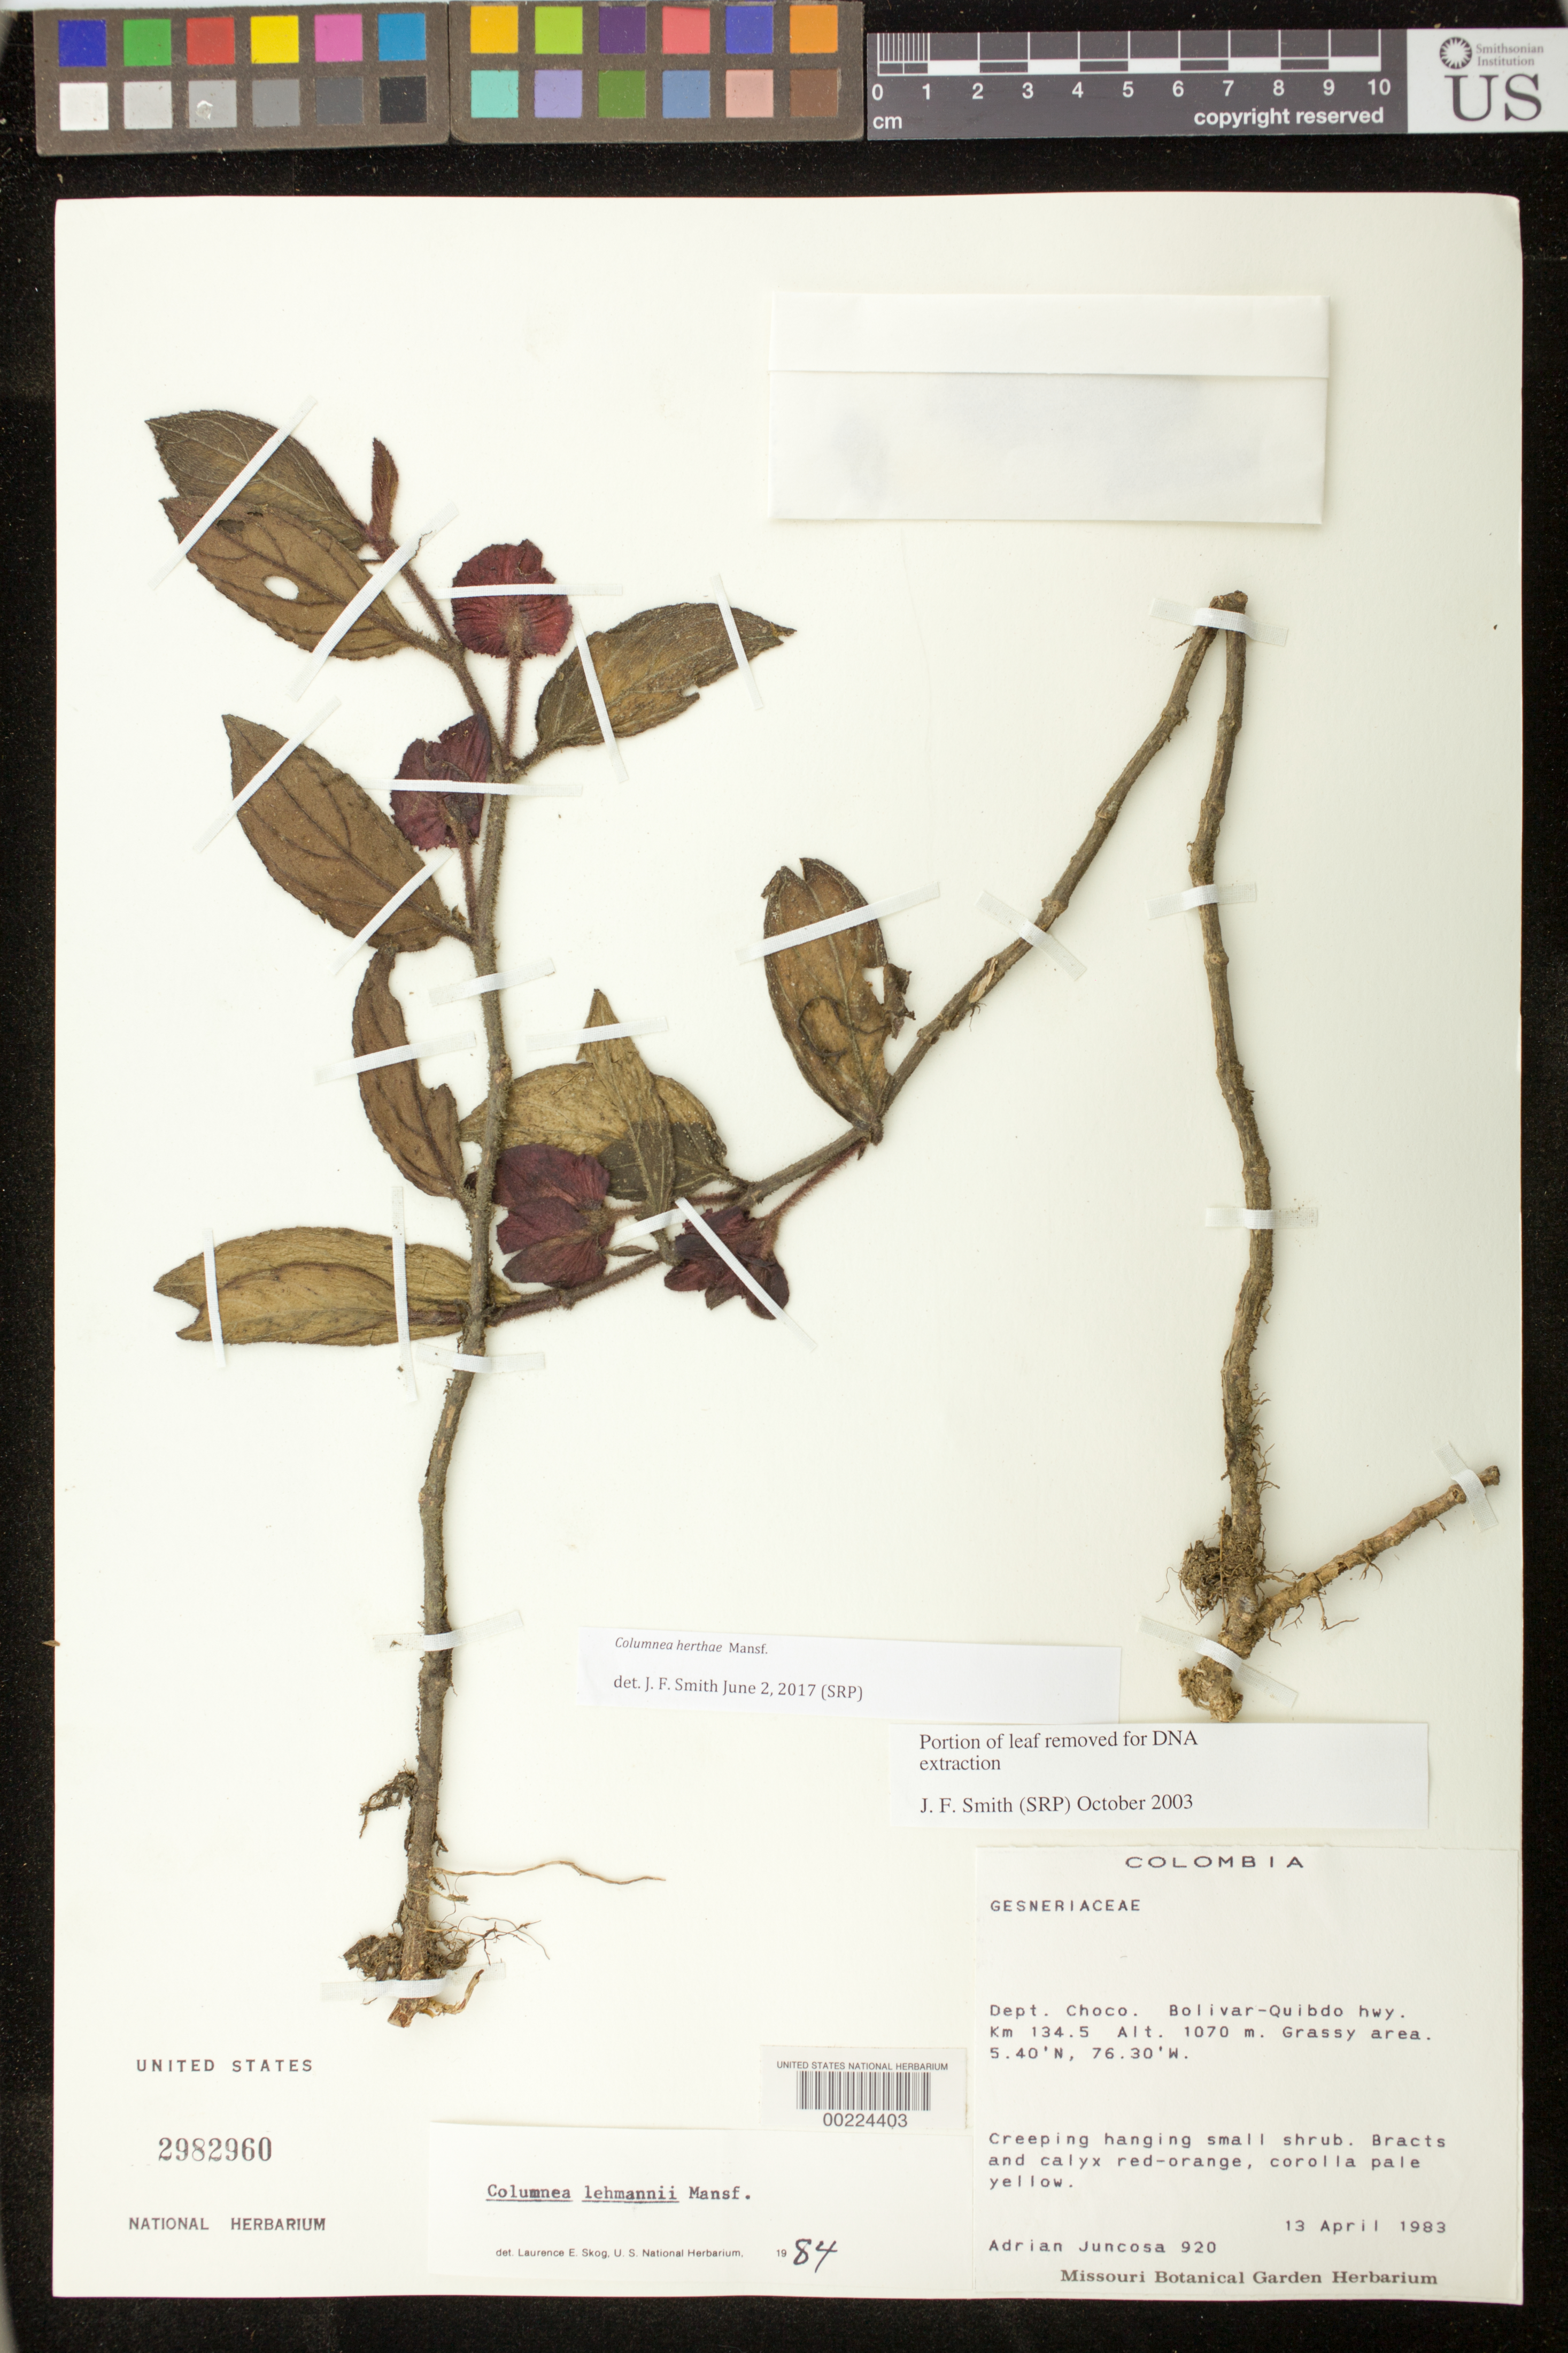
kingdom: Plantae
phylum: Tracheophyta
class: Magnoliopsida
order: Lamiales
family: Gesneriaceae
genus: Columnea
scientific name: Columnea lehmannii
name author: Mansf.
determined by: Clark, J. L.; Skog, Laurence E.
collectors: A. Juncosa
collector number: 920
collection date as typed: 13 Apr 1983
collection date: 1983-04-13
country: Colombia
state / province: Chocó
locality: Bolivar - Quibdo hwy, km 134-5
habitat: Grassy area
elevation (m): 1070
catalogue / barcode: US 2982960